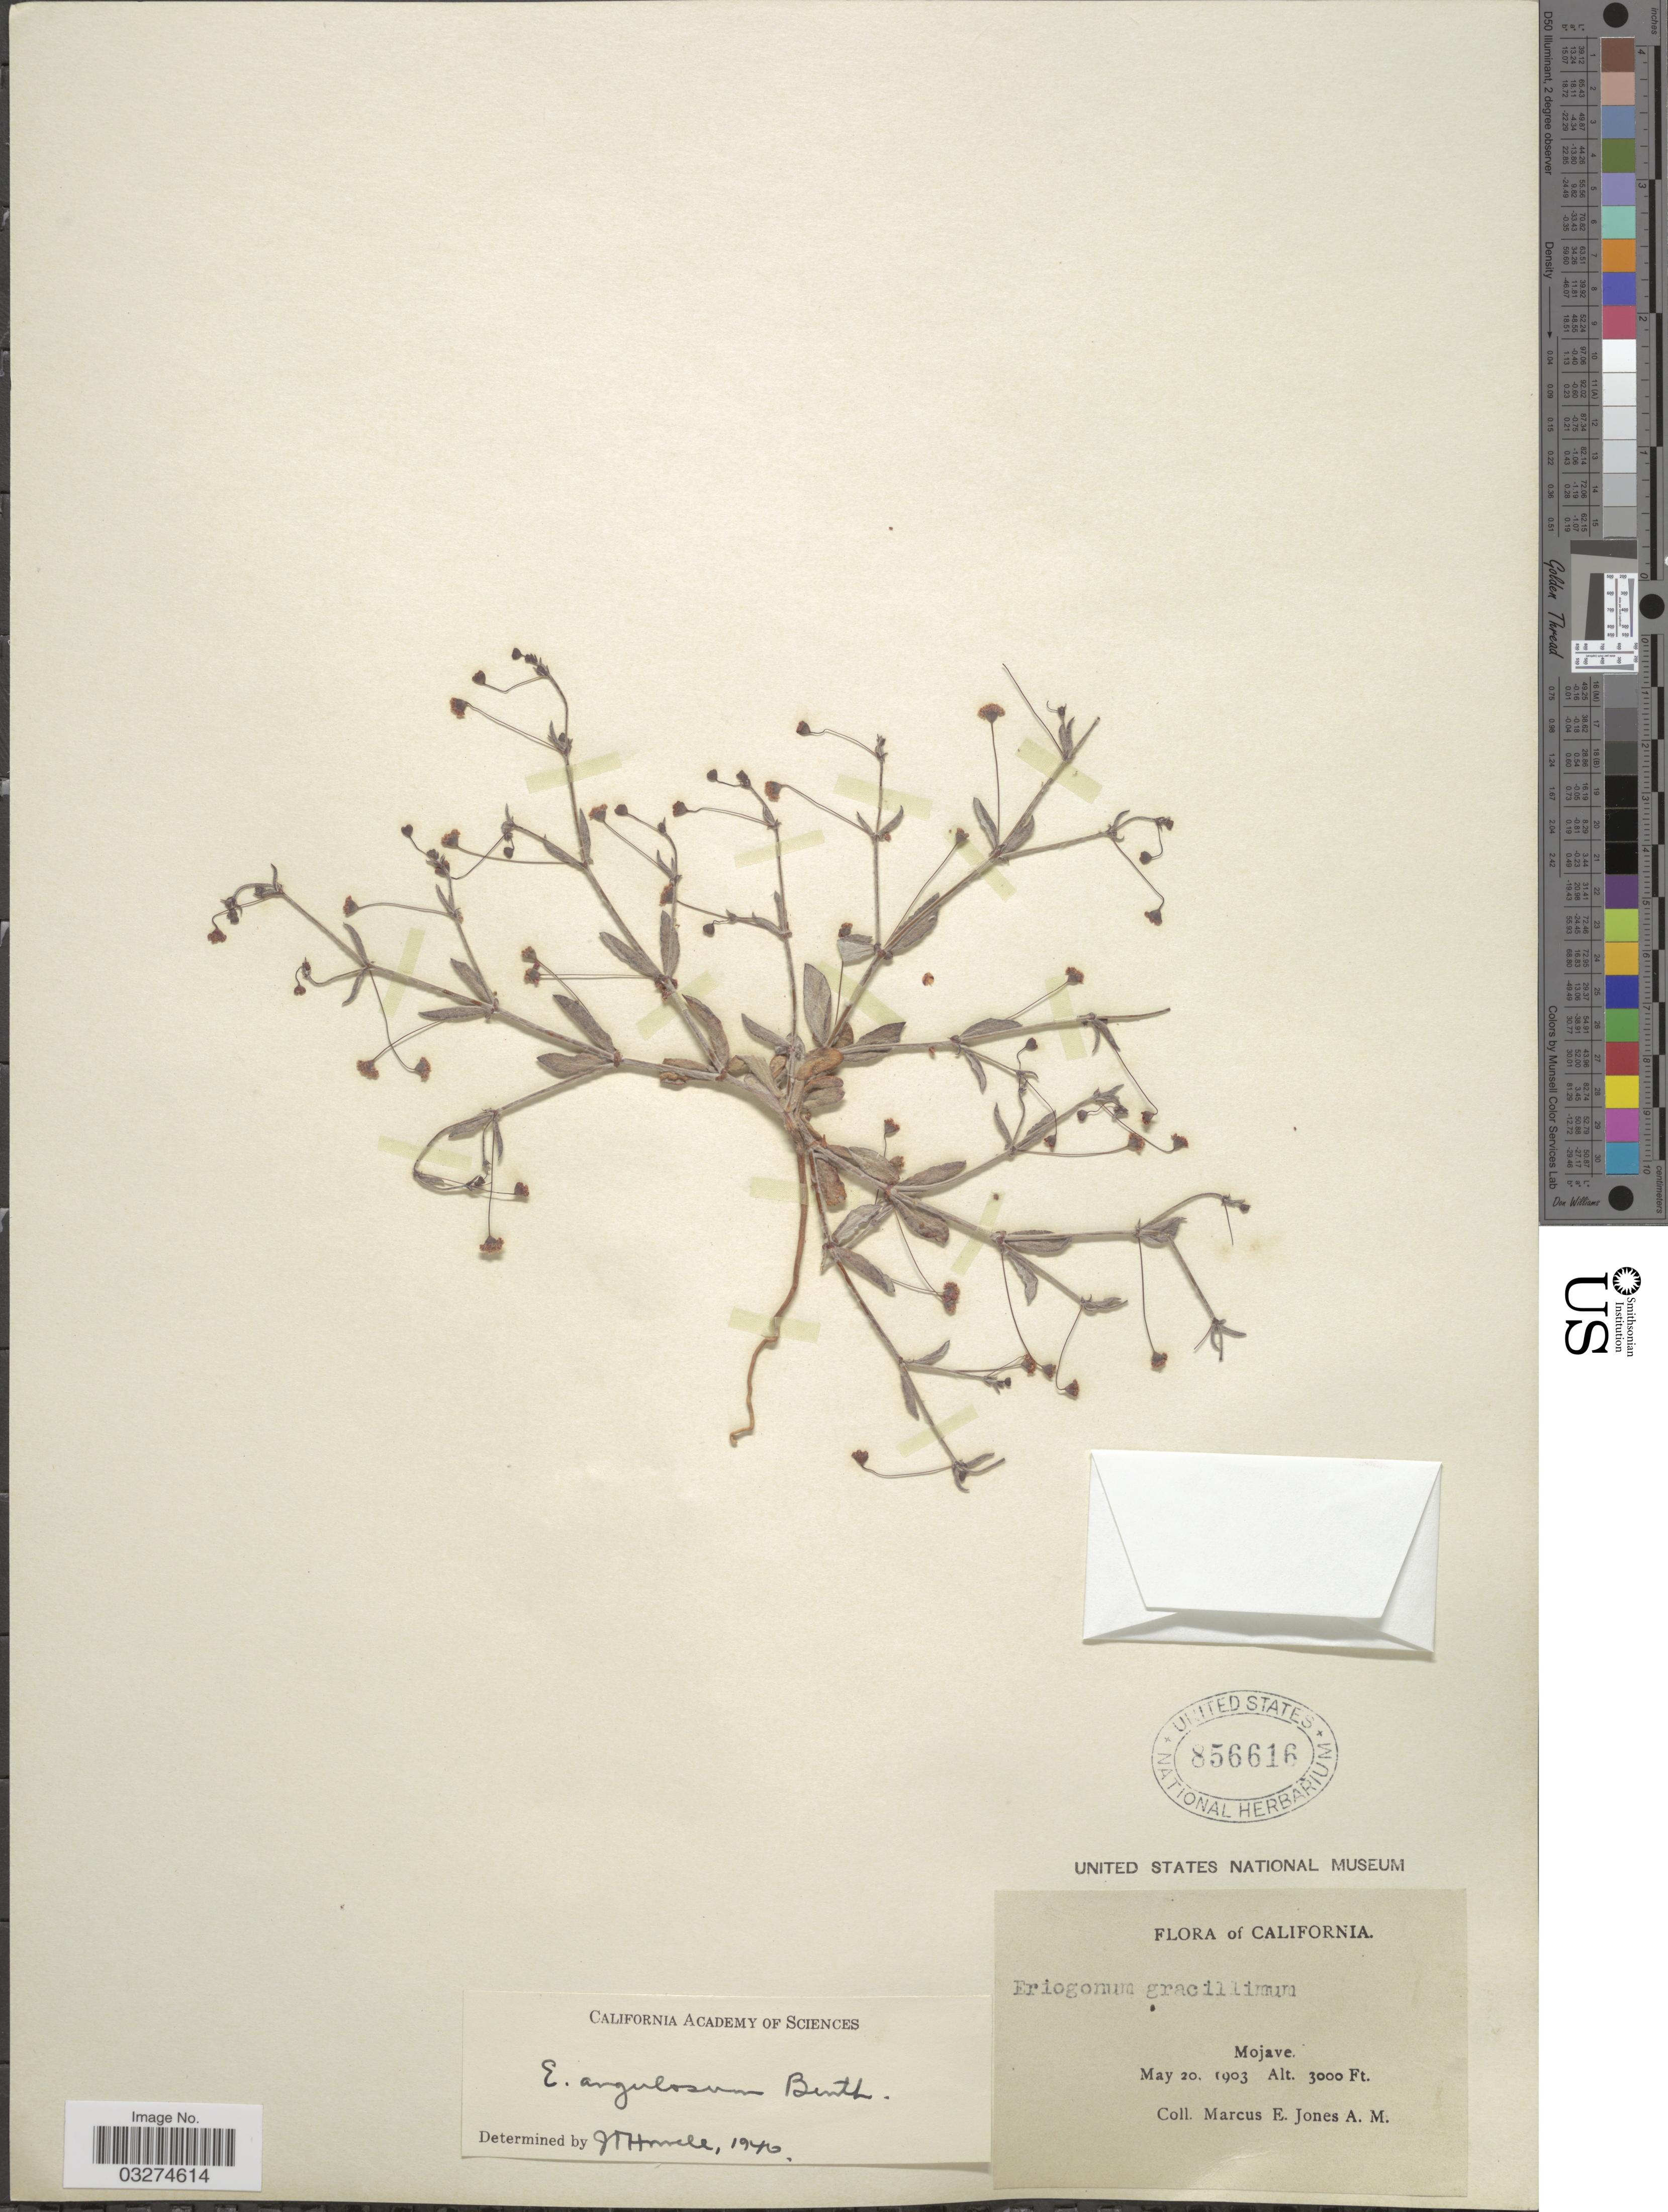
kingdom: Plantae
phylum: Tracheophyta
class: Magnoliopsida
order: Caryophyllales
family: Polygonaceae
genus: Eriogonum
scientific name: Eriogonum angulosum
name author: Benth.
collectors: M. E. Jones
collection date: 1903-05-20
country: United States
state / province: California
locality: Mojave.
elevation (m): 914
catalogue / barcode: US 856616